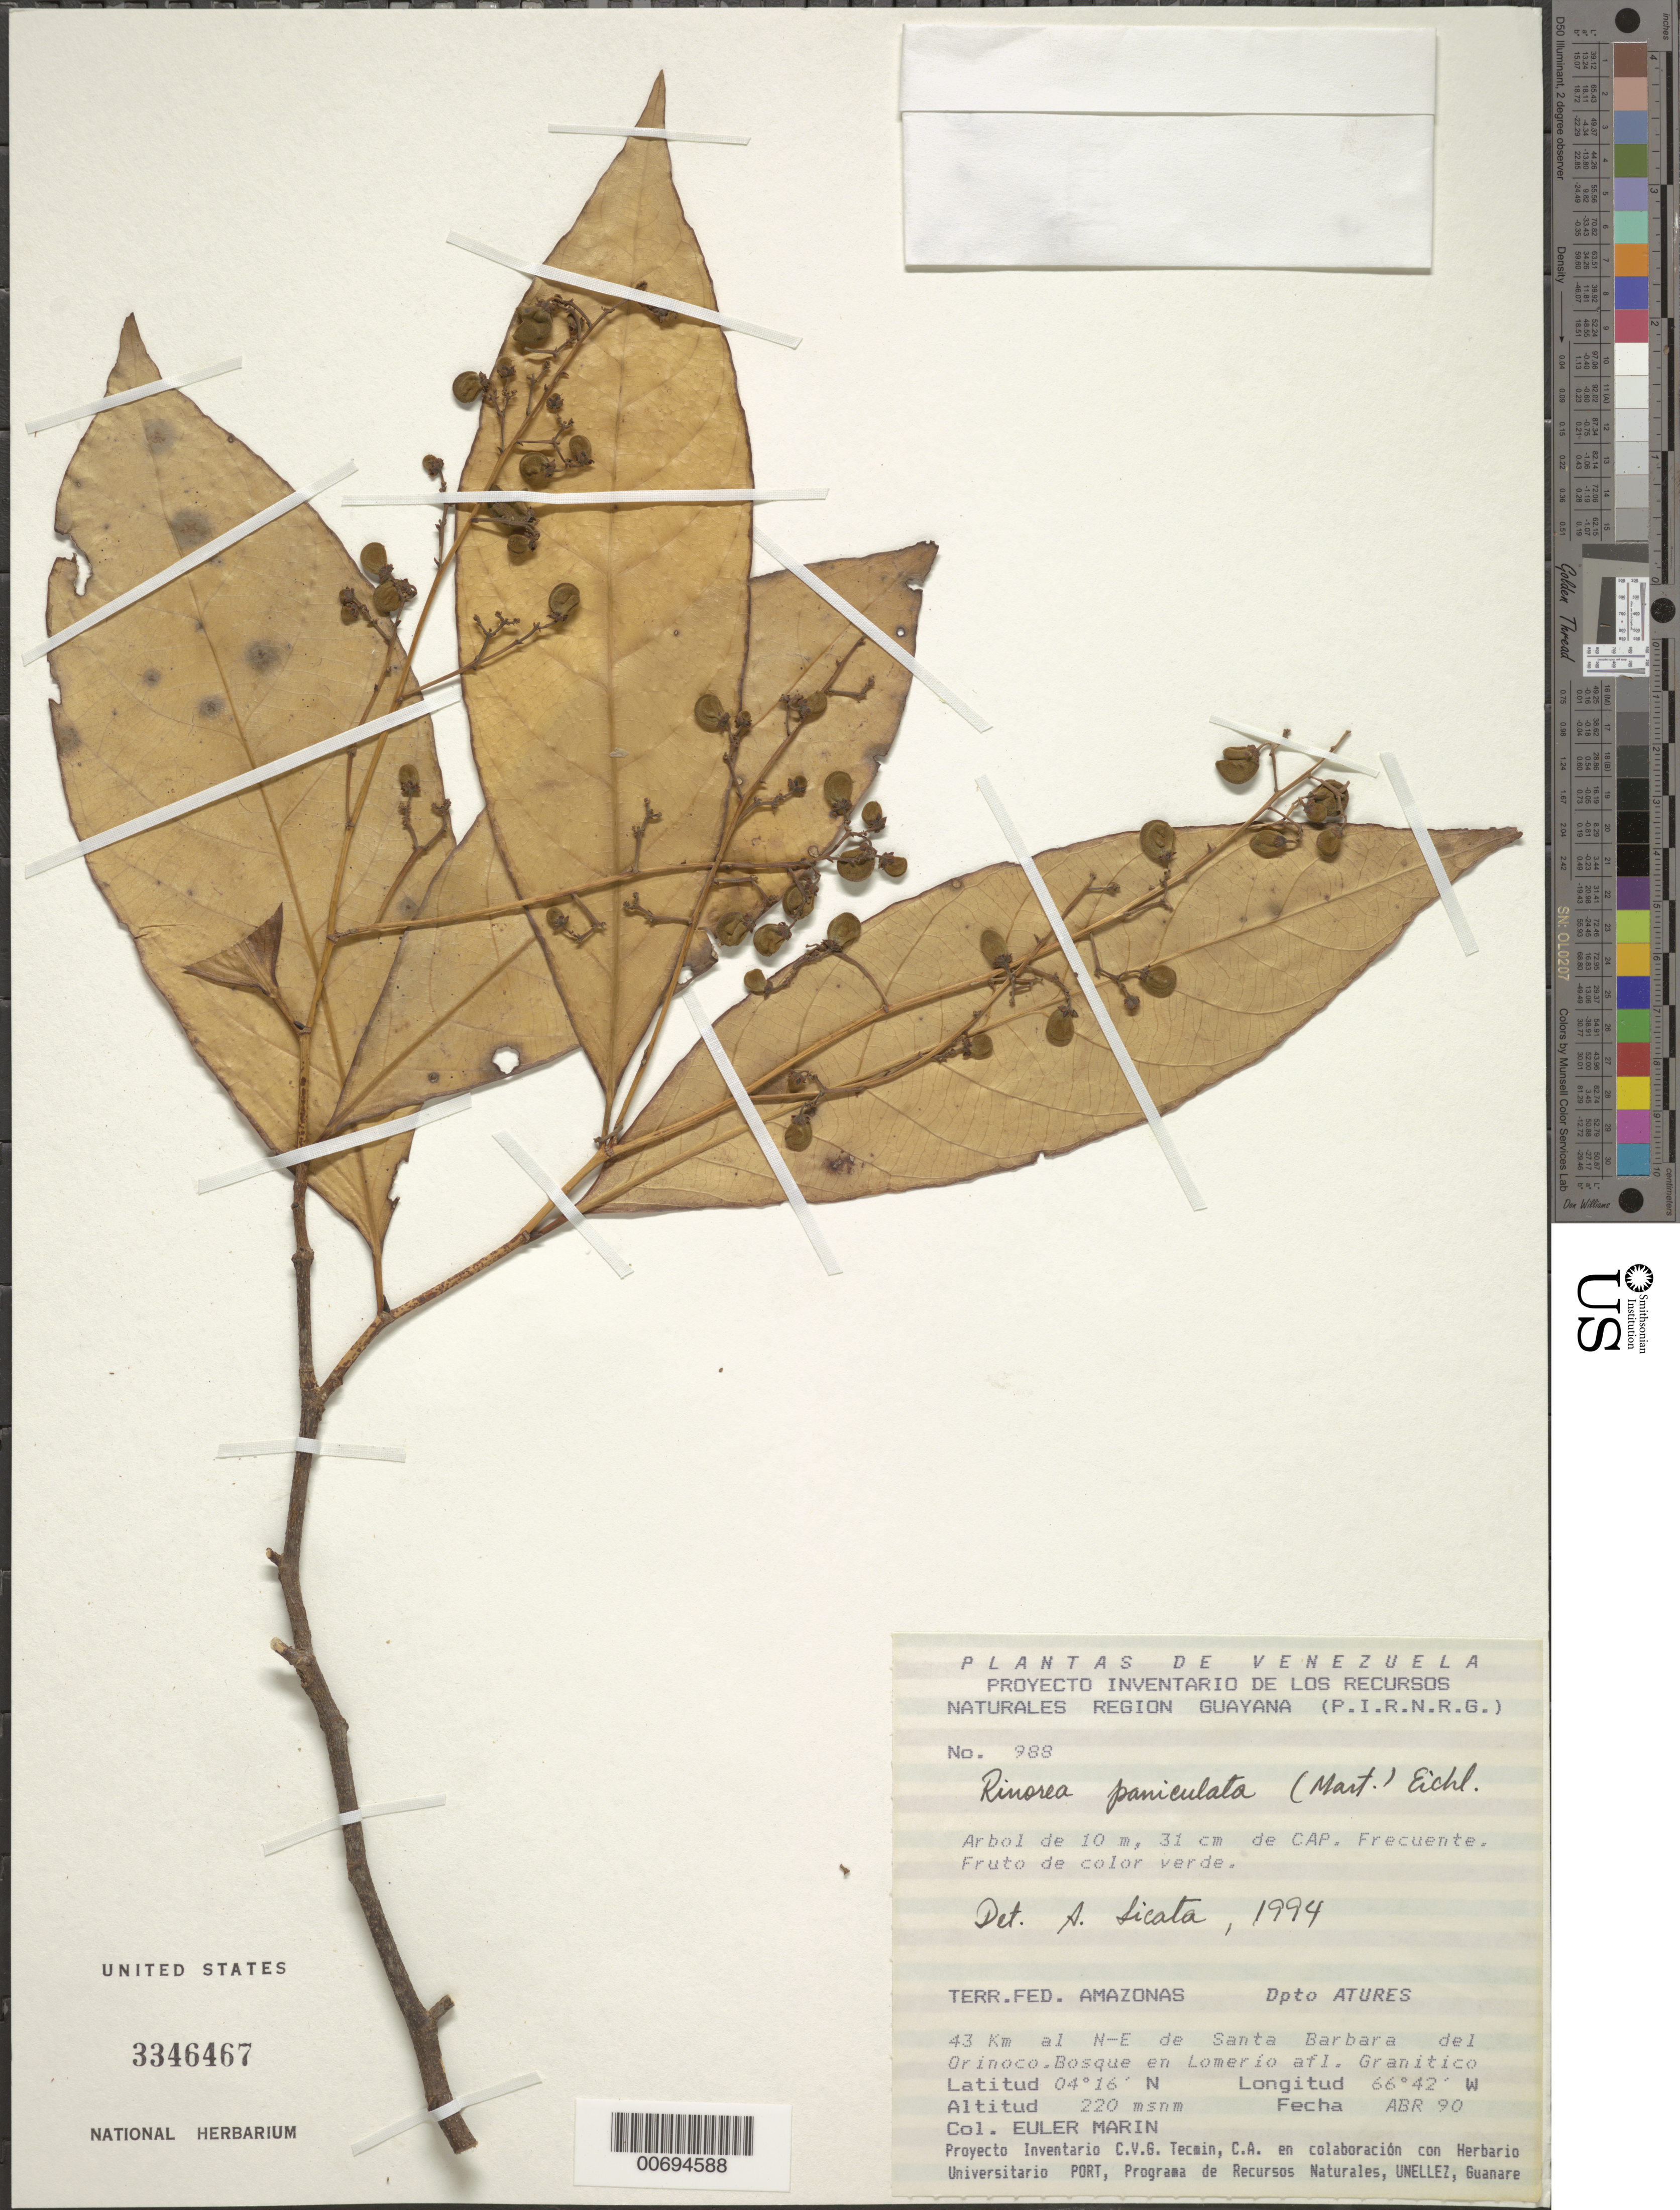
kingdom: Plantae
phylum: Tracheophyta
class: Magnoliopsida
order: Malpighiales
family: Violaceae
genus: Rinorea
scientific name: Rinorea paniculata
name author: (Mart.) Kuntze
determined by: Licata, A., (PORT), Univ. Nac. Exp. de los Llanos Ezequiel Zamora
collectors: E. Marin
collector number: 988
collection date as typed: Apr-90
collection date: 1990-04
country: Venezuela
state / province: Amazonas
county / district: Atures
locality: Santa Barbara del Orinoco, 43 km al NE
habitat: Forest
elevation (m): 220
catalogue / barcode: US 3346467